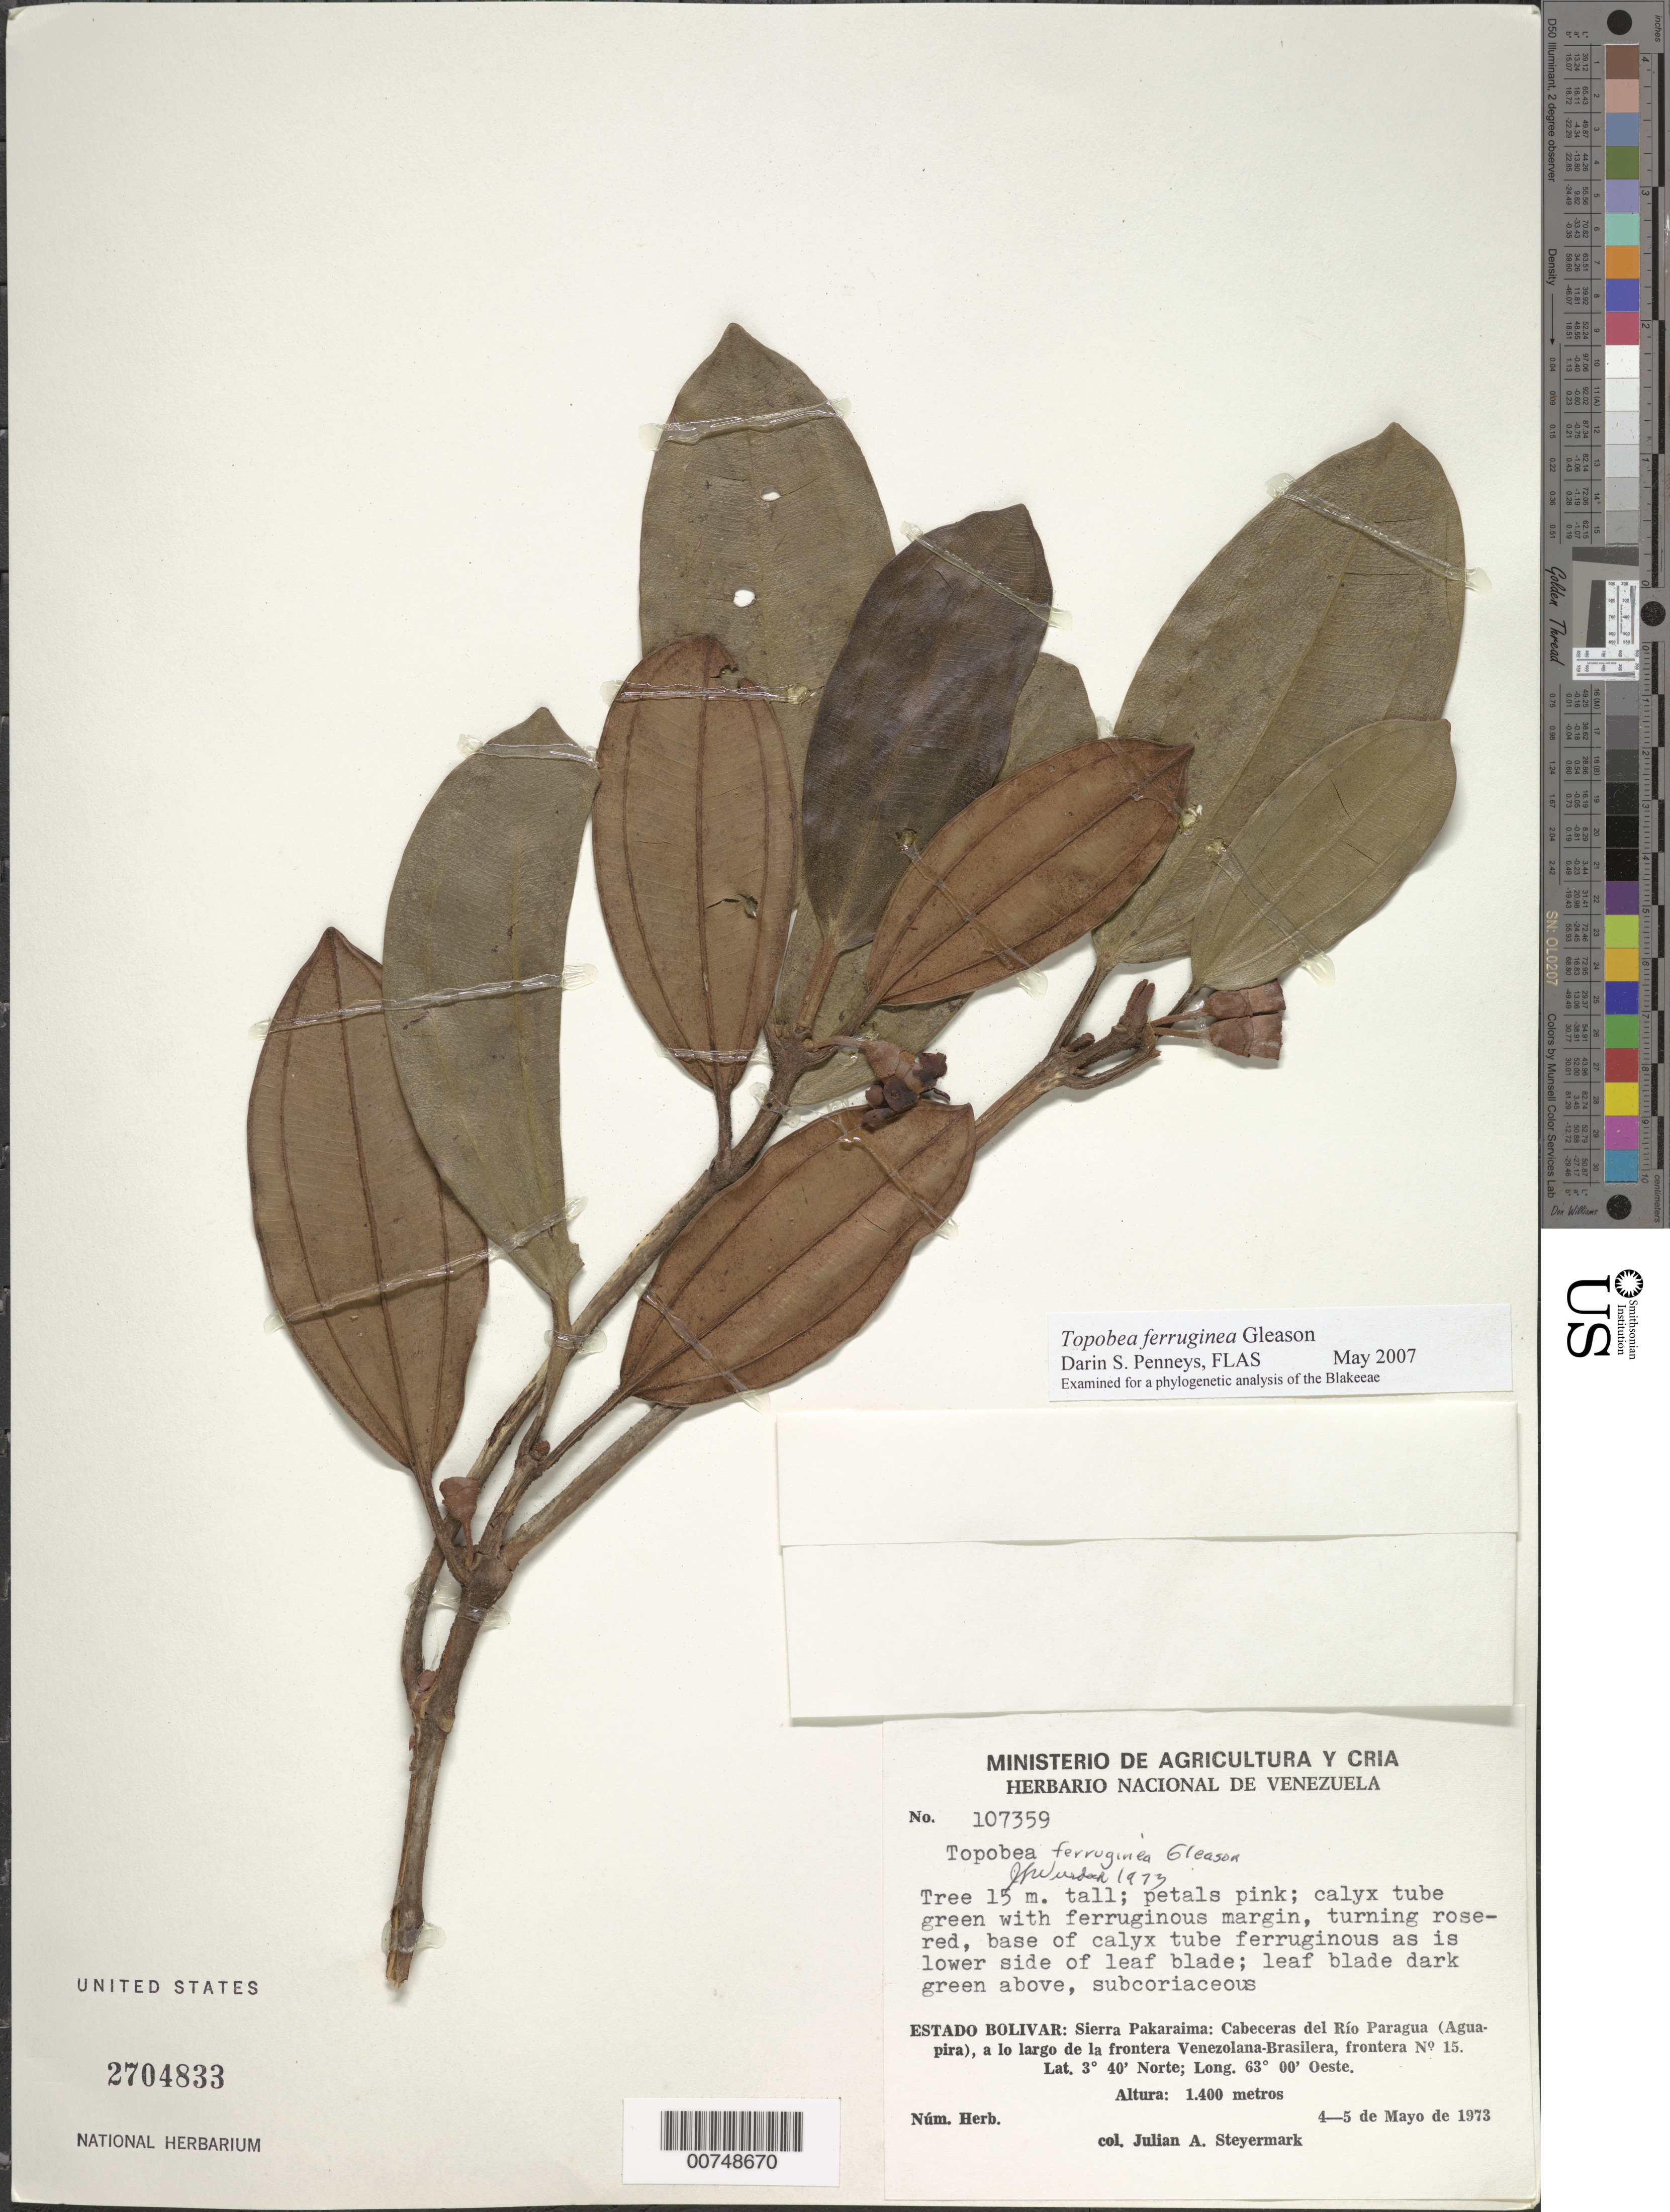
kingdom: Plantae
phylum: Tracheophyta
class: Magnoliopsida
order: Myrtales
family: Melastomataceae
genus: Topobea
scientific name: Topobea ferruginea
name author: Gleason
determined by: Wurdack, John J., (US), US (UNITED STATES)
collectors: J. Steyermark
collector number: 107359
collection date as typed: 4-May-73 to 5-May-73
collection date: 1973-05-04/1973-05-05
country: Venezuela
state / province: Bolívar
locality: Sierra Pakaraima: cabeceras del Río Paragua (Aguapira), a lo largo de la frontera Venezolana - Brasilera, frontera no. 15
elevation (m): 1400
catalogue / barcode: US 2704833